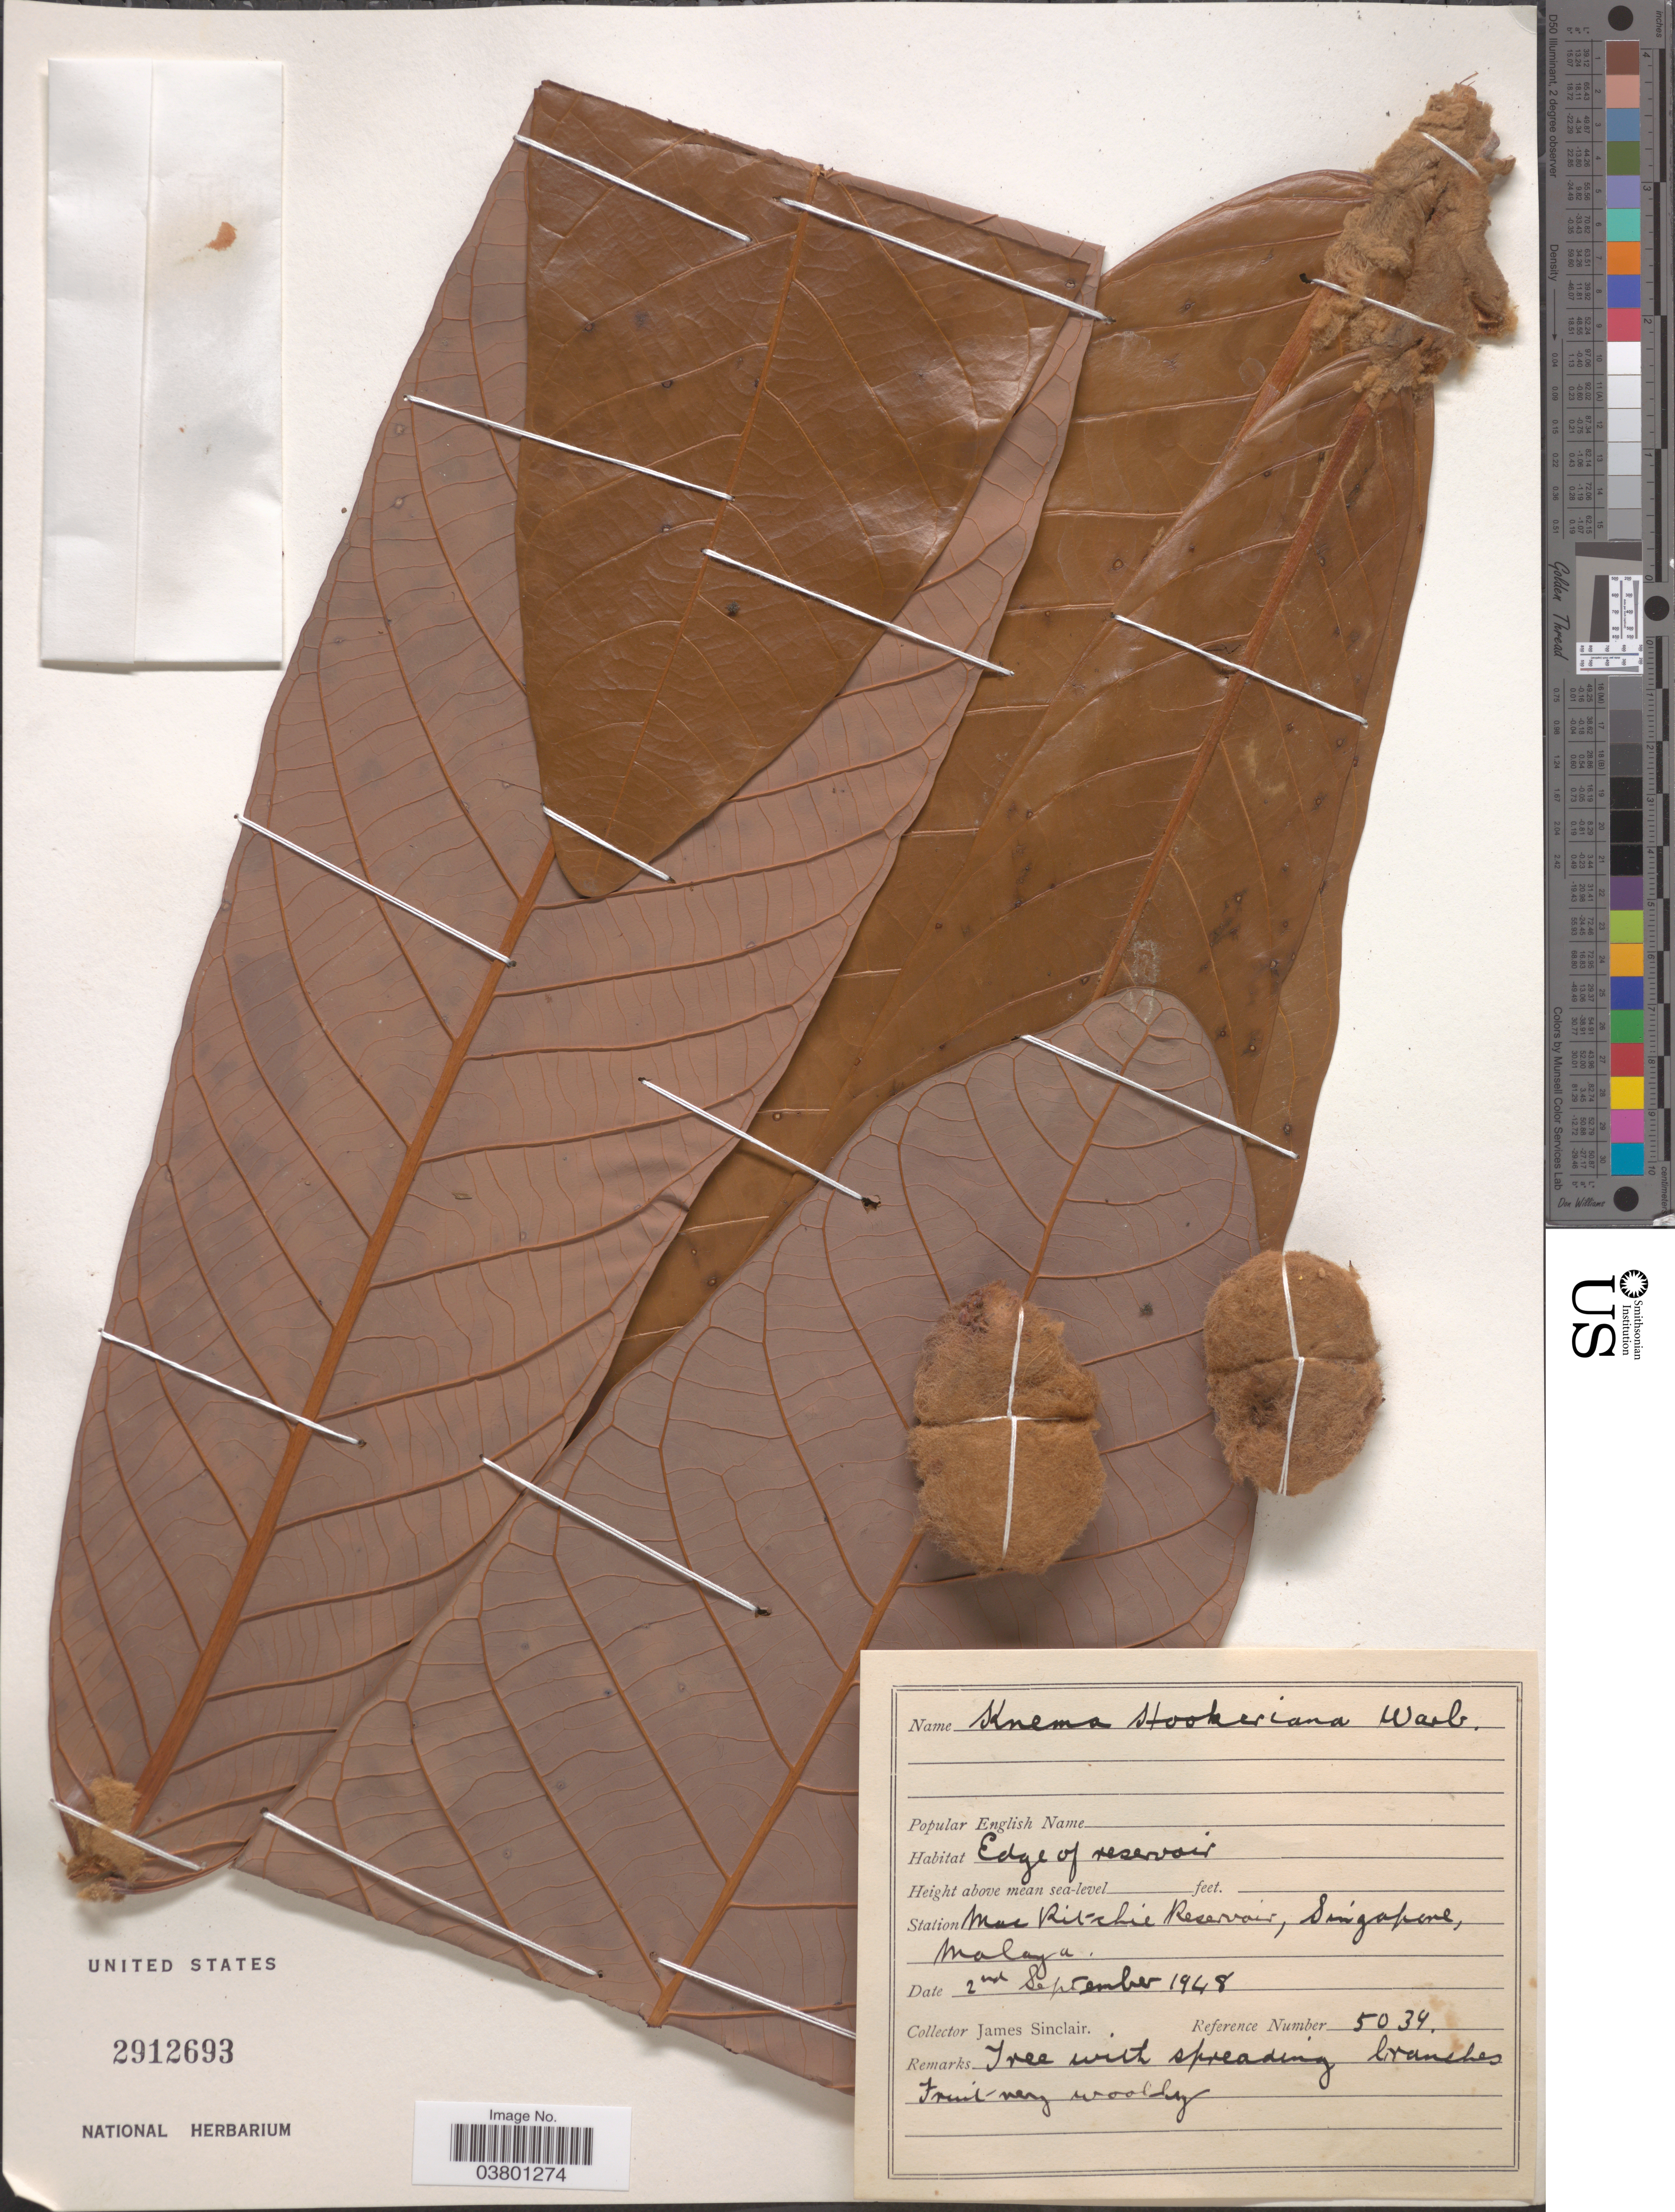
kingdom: Plantae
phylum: Tracheophyta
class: Magnoliopsida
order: Magnoliales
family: Myristicaceae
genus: Knema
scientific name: Knema hookeriana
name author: Warb.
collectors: J. Sinclair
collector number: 5034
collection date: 1948-09-02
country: Singapore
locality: Station Mac Ritchie Reservoir, Malaya.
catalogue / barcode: US 2912693